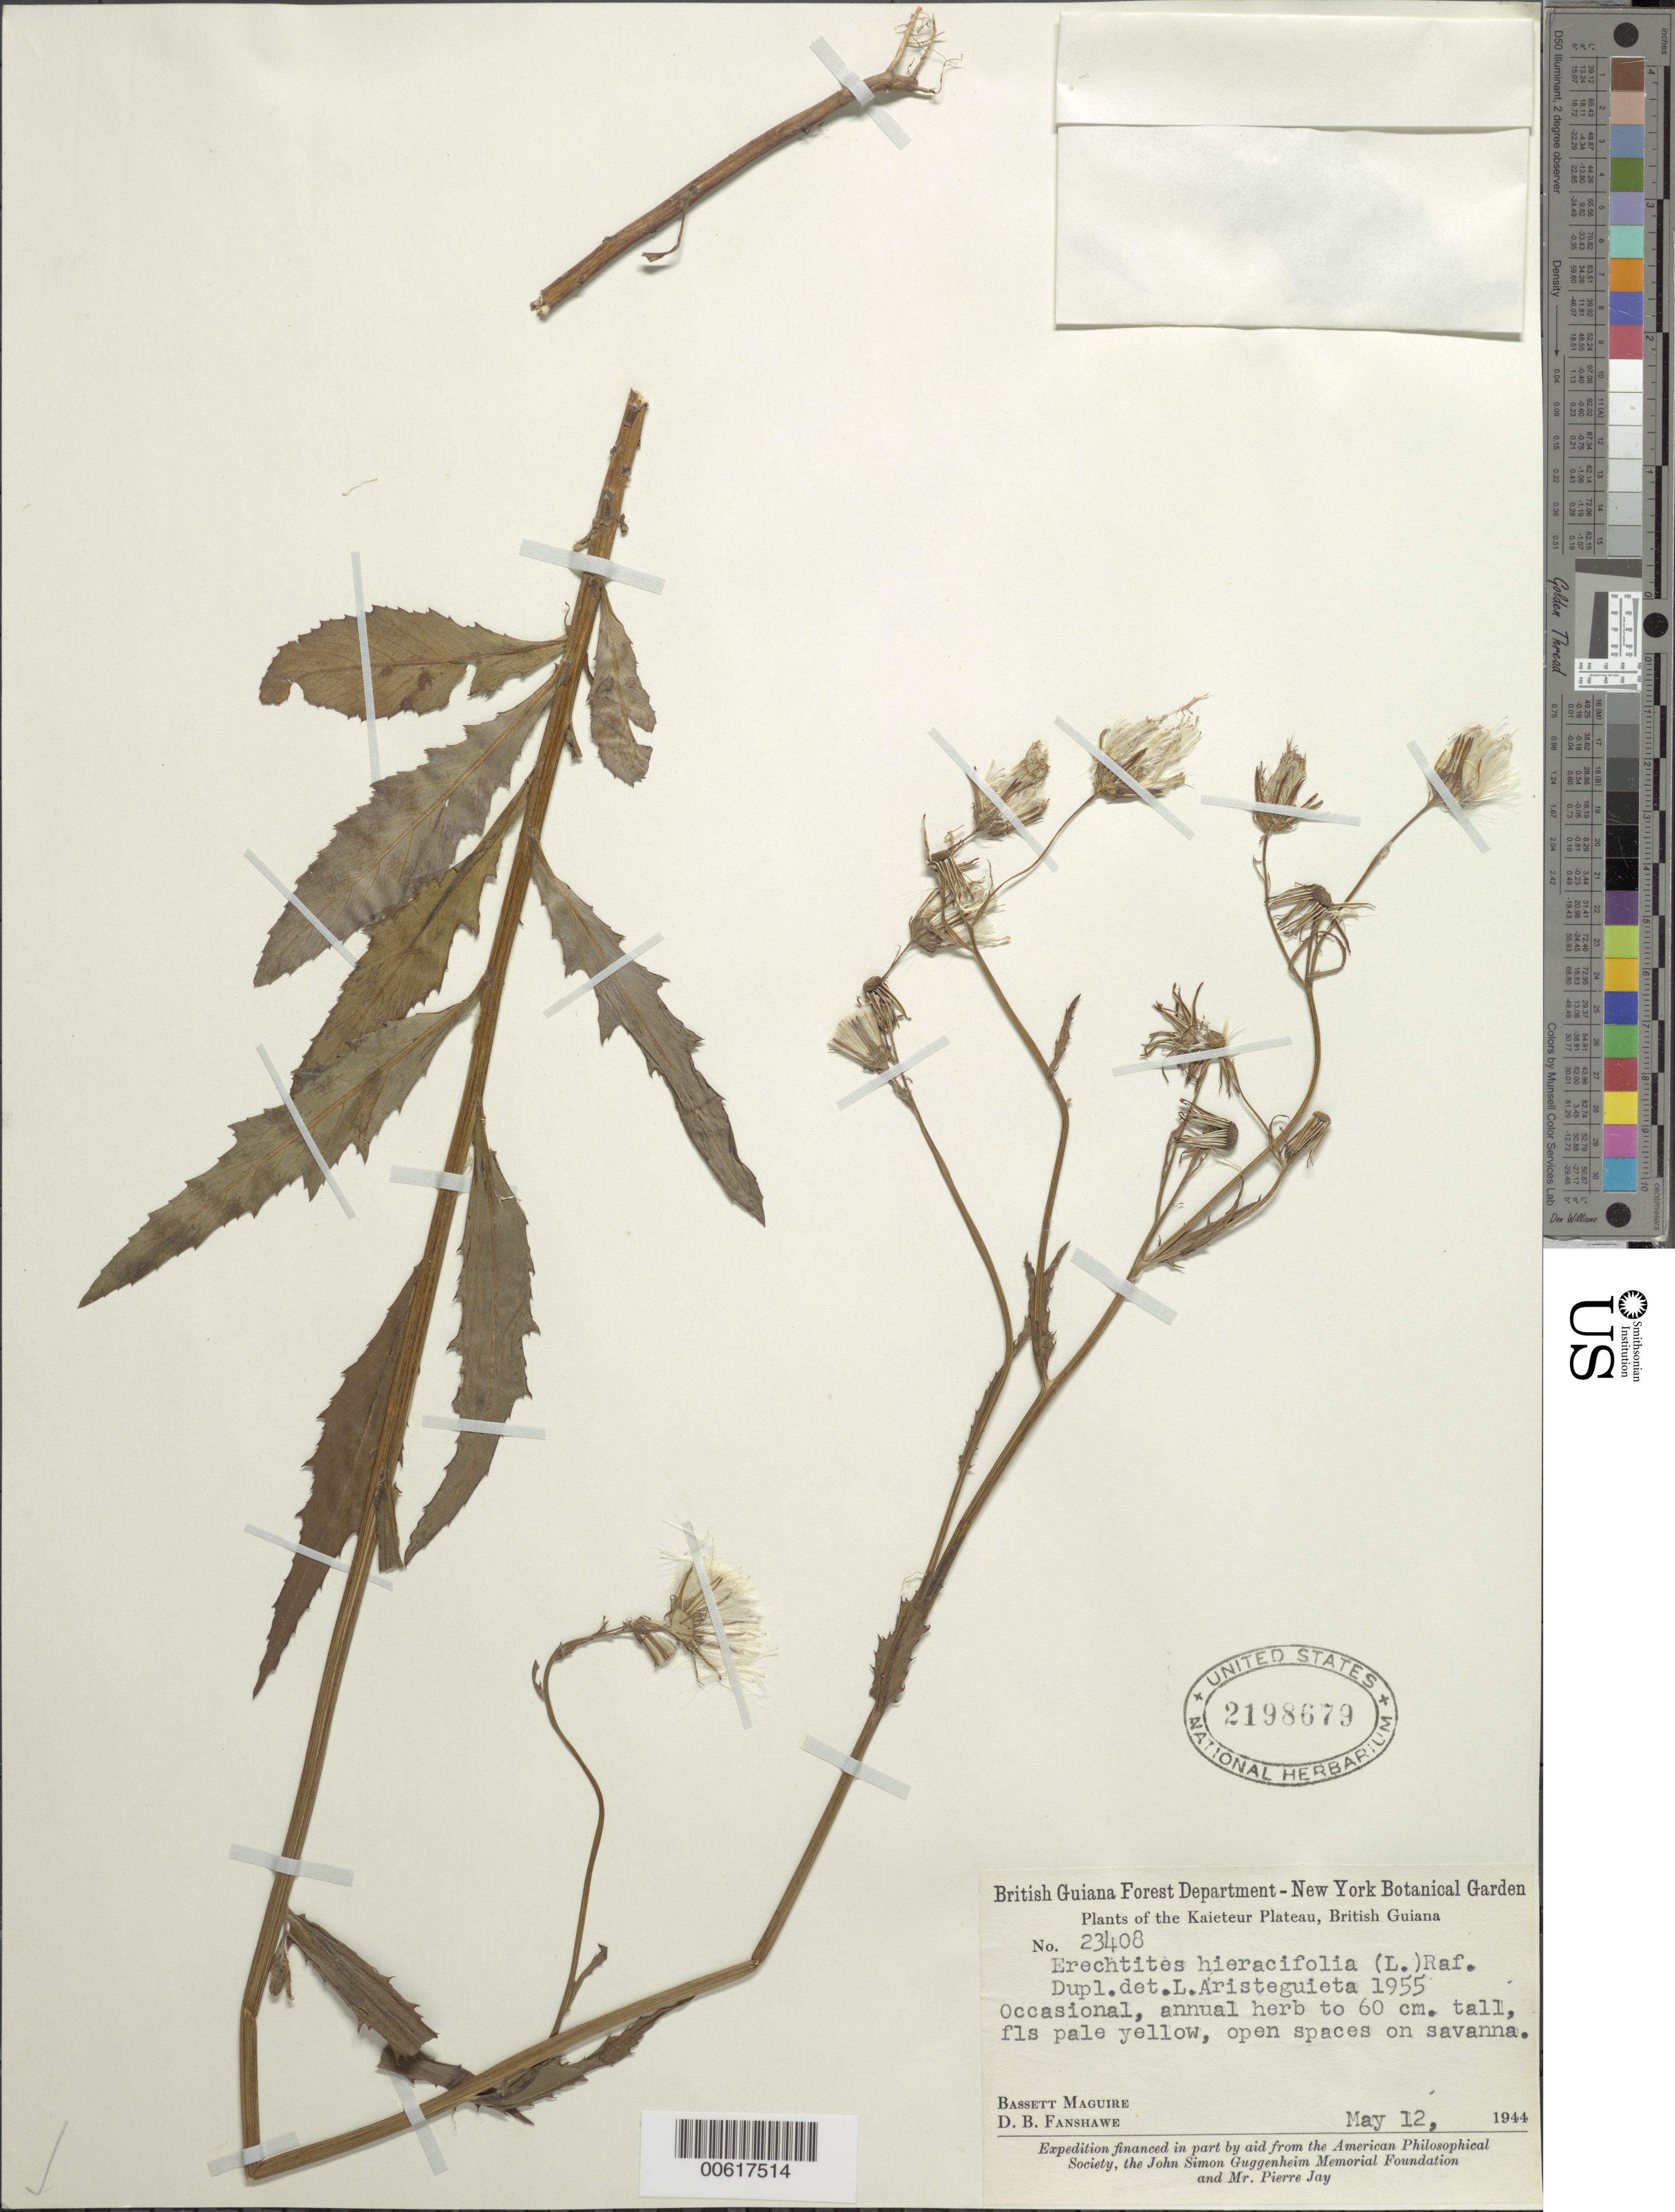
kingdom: Plantae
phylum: Tracheophyta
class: Magnoliopsida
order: Asterales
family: Asteraceae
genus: Erechtites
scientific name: Erechtites hieraciifolius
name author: (L.) Raf. ex DC.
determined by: Aristeguieta, L.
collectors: B. Maguire & D. B. Fanshawe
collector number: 23408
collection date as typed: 12-May-44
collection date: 1944-05-12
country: Guyana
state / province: Potaro-Siparuni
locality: Kaieteur Plateau, Potaro River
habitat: Open spaces in savanna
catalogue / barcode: US 2198679